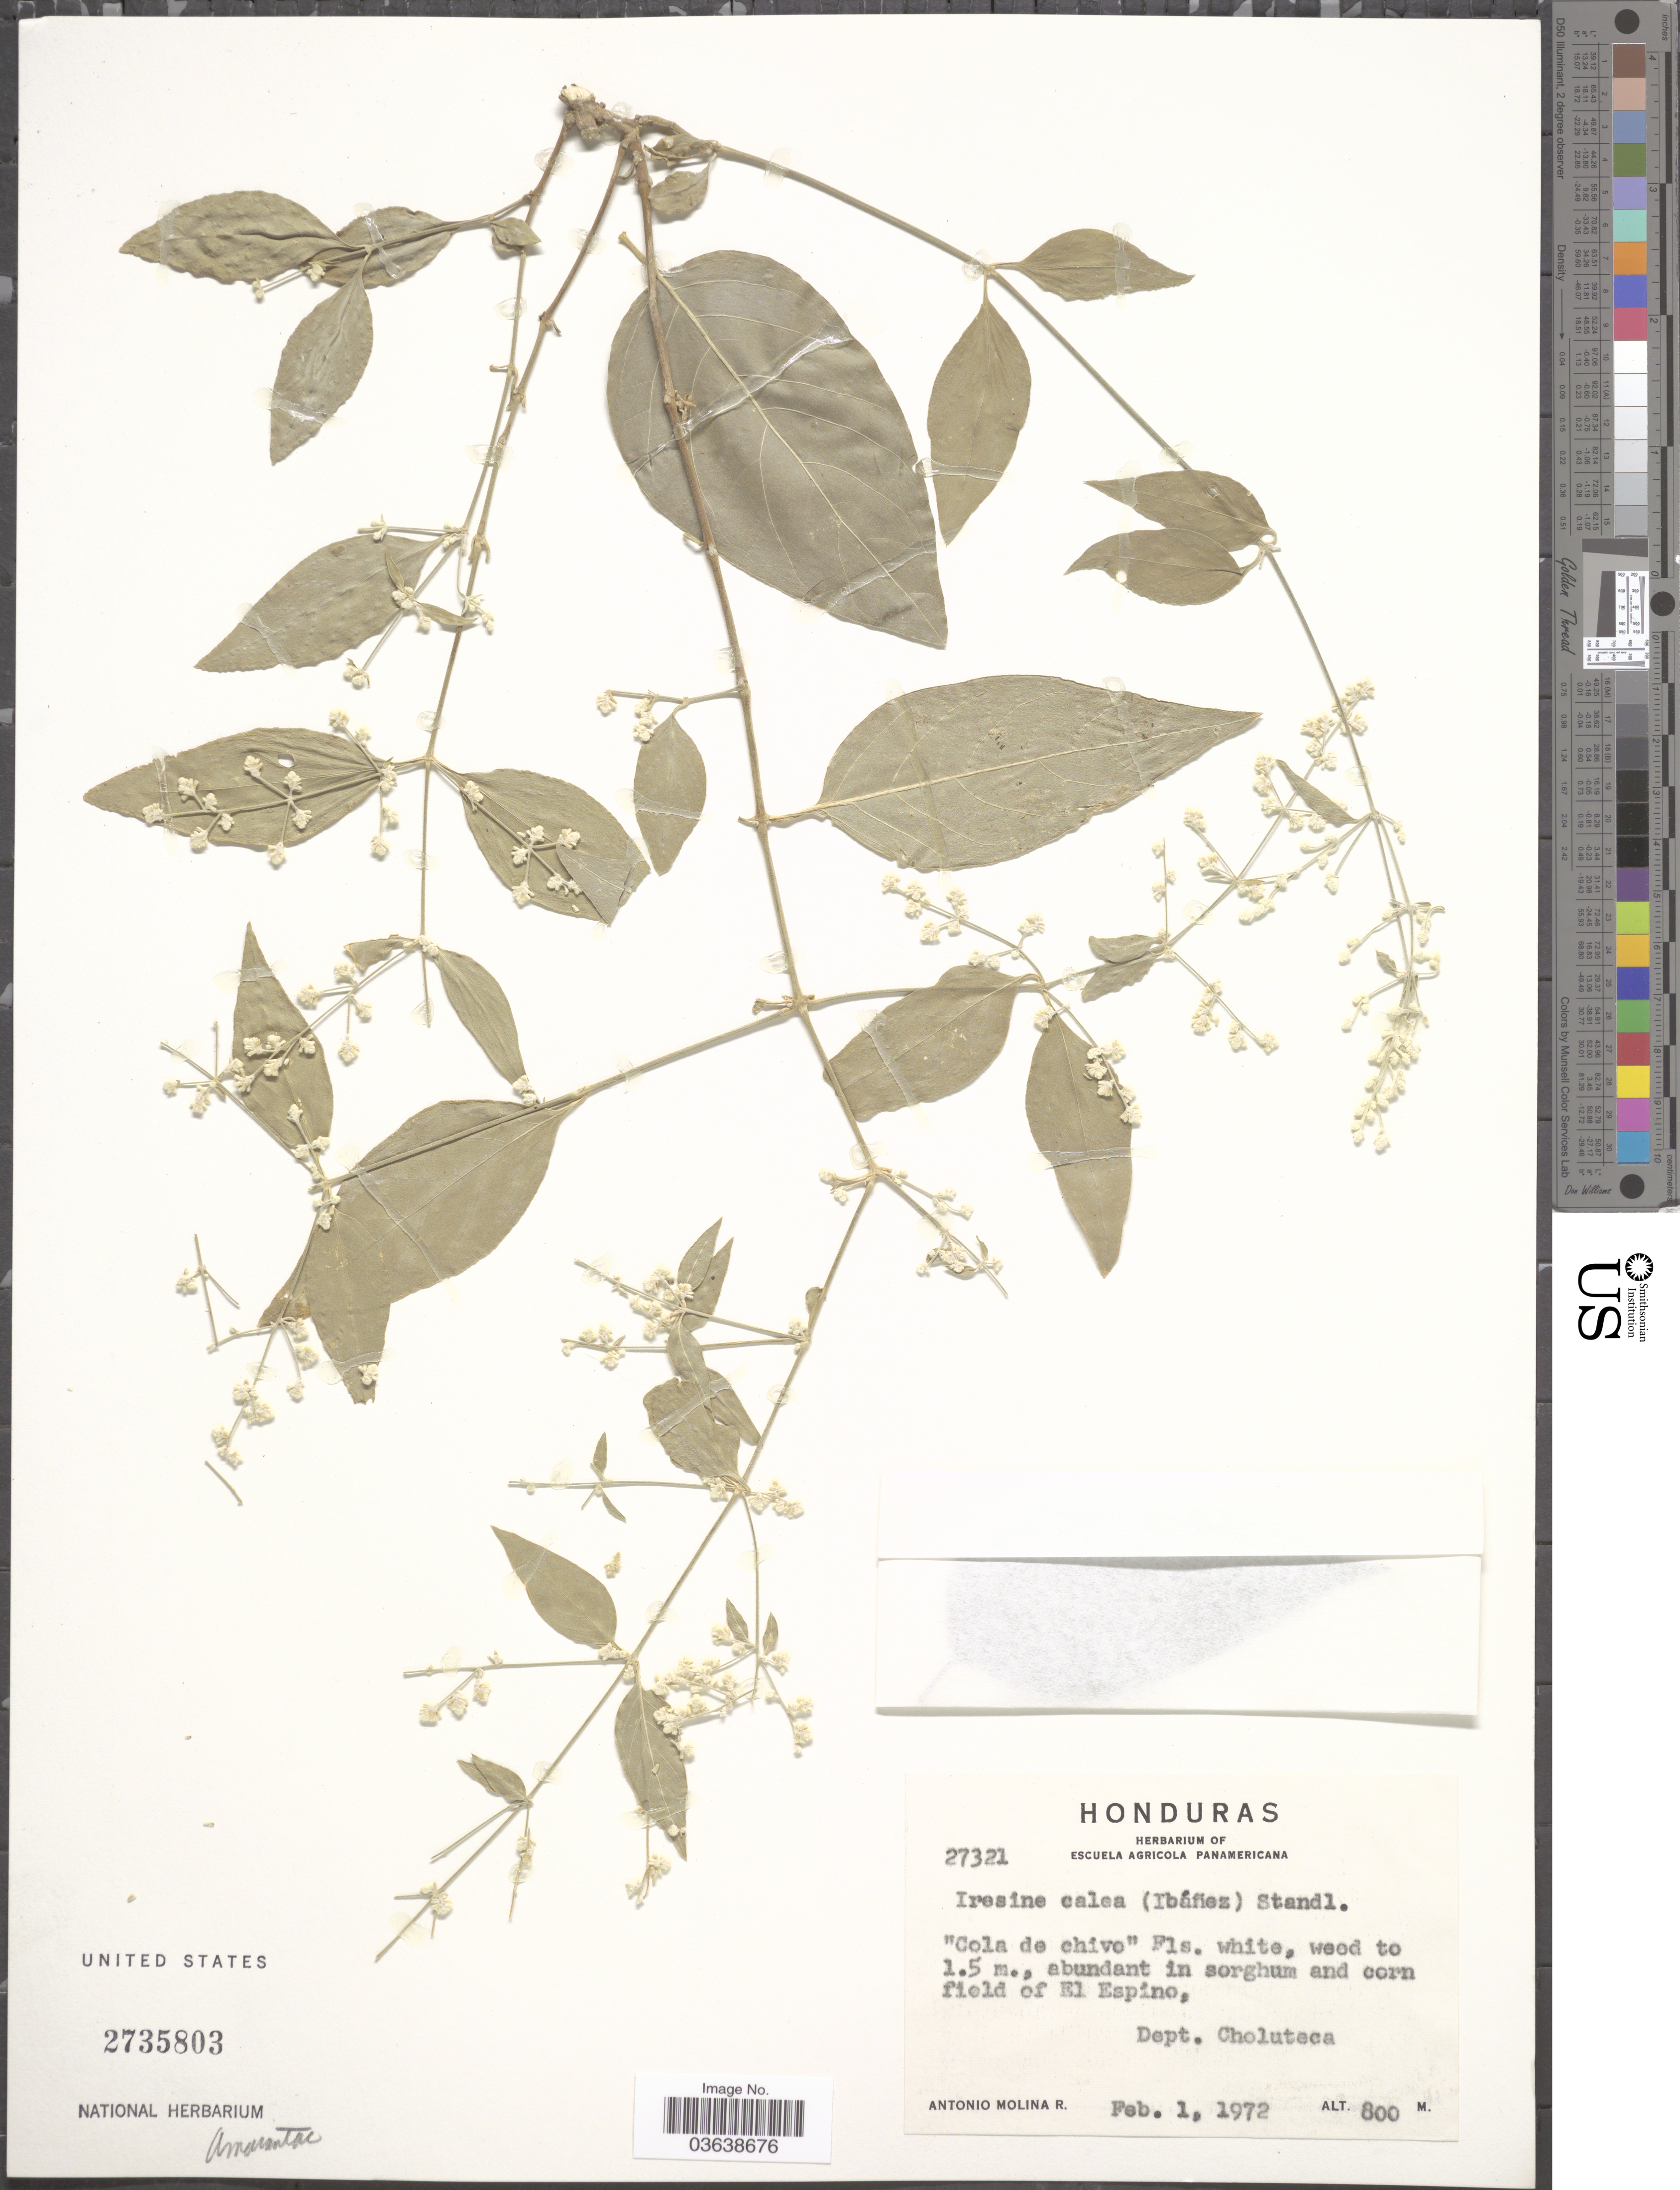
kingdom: Plantae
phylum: Tracheophyta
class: Magnoliopsida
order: Caryophyllales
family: Amaranthaceae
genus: Iresine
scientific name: Iresine calea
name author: (Ibáñez) Standl.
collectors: A. Molina R.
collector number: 27321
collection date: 1972-02-01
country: Honduras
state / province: Choluteca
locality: El Espino, Dept. Choluteca.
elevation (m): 800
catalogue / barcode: US 2735803